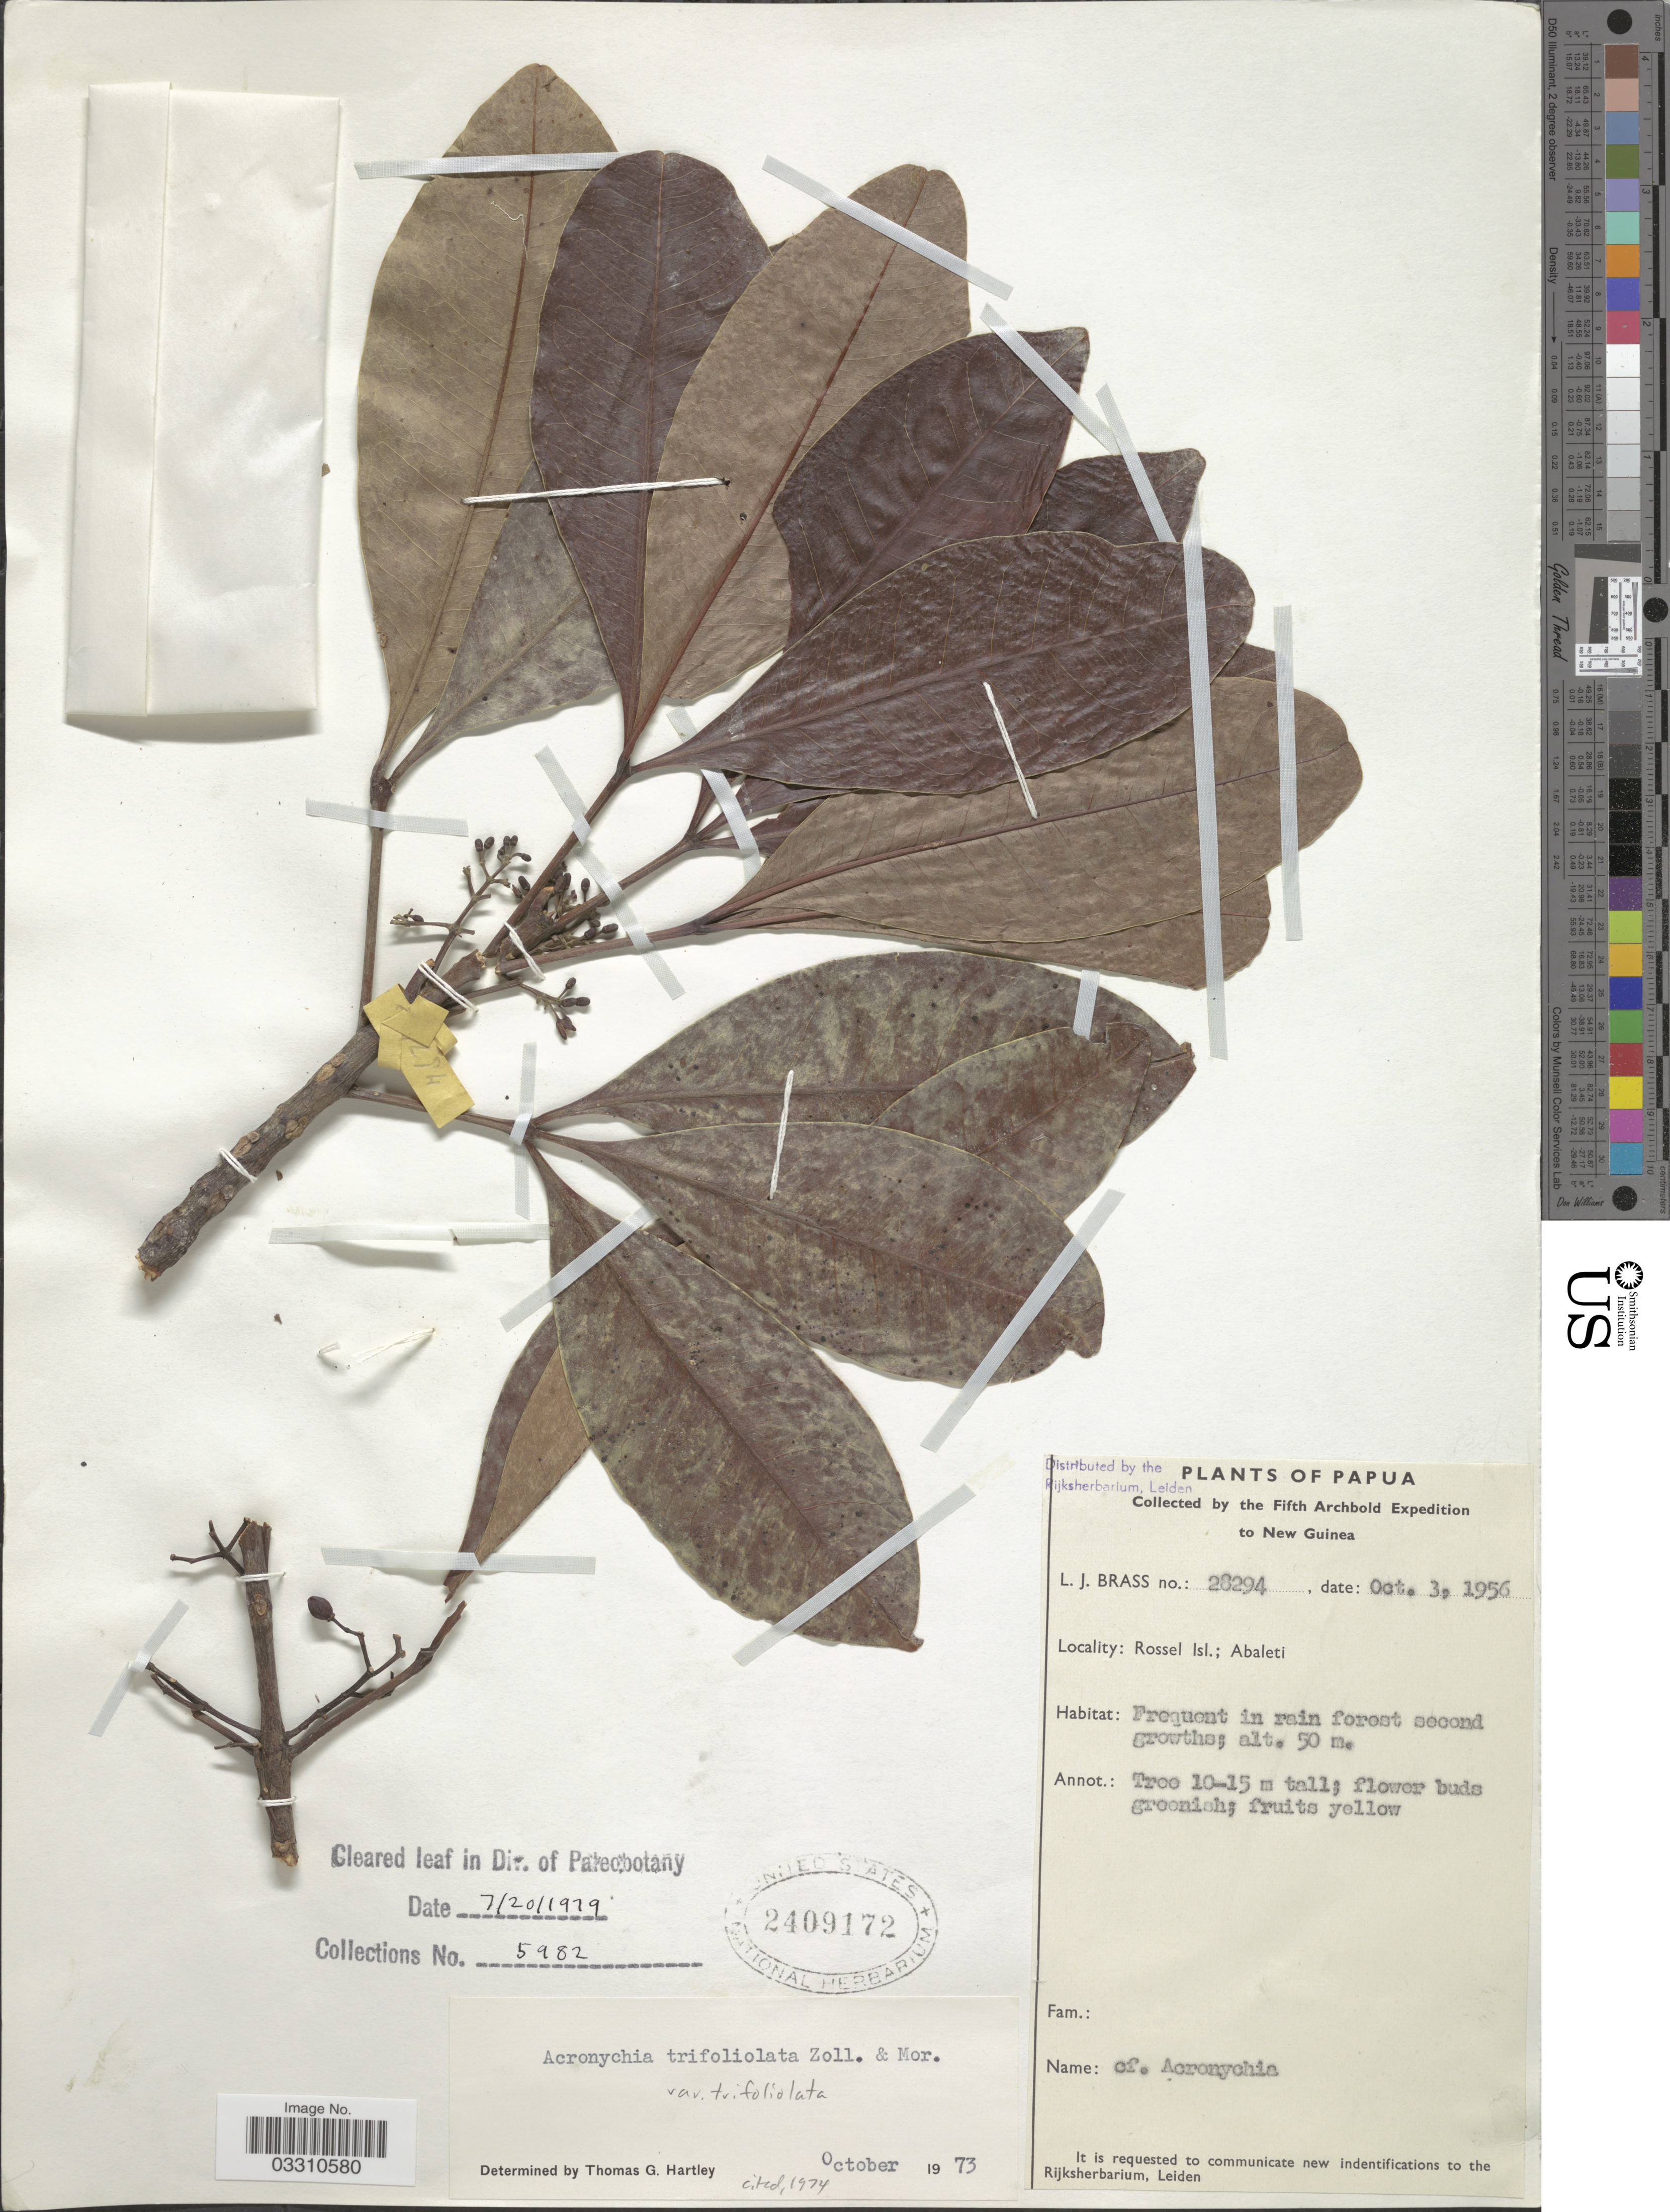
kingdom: Plantae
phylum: Tracheophyta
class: Magnoliopsida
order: Sapindales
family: Rutaceae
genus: Acronychia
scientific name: Acronychia trifoliolata var. trifoliolata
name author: Zoll. & Moritzi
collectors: L. J. Brass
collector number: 28294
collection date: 1956-10-03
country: Papua New Guinea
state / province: Milne Bay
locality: New Guinea. Rossel Isl.; Abaleti.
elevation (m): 50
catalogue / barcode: US 2409172